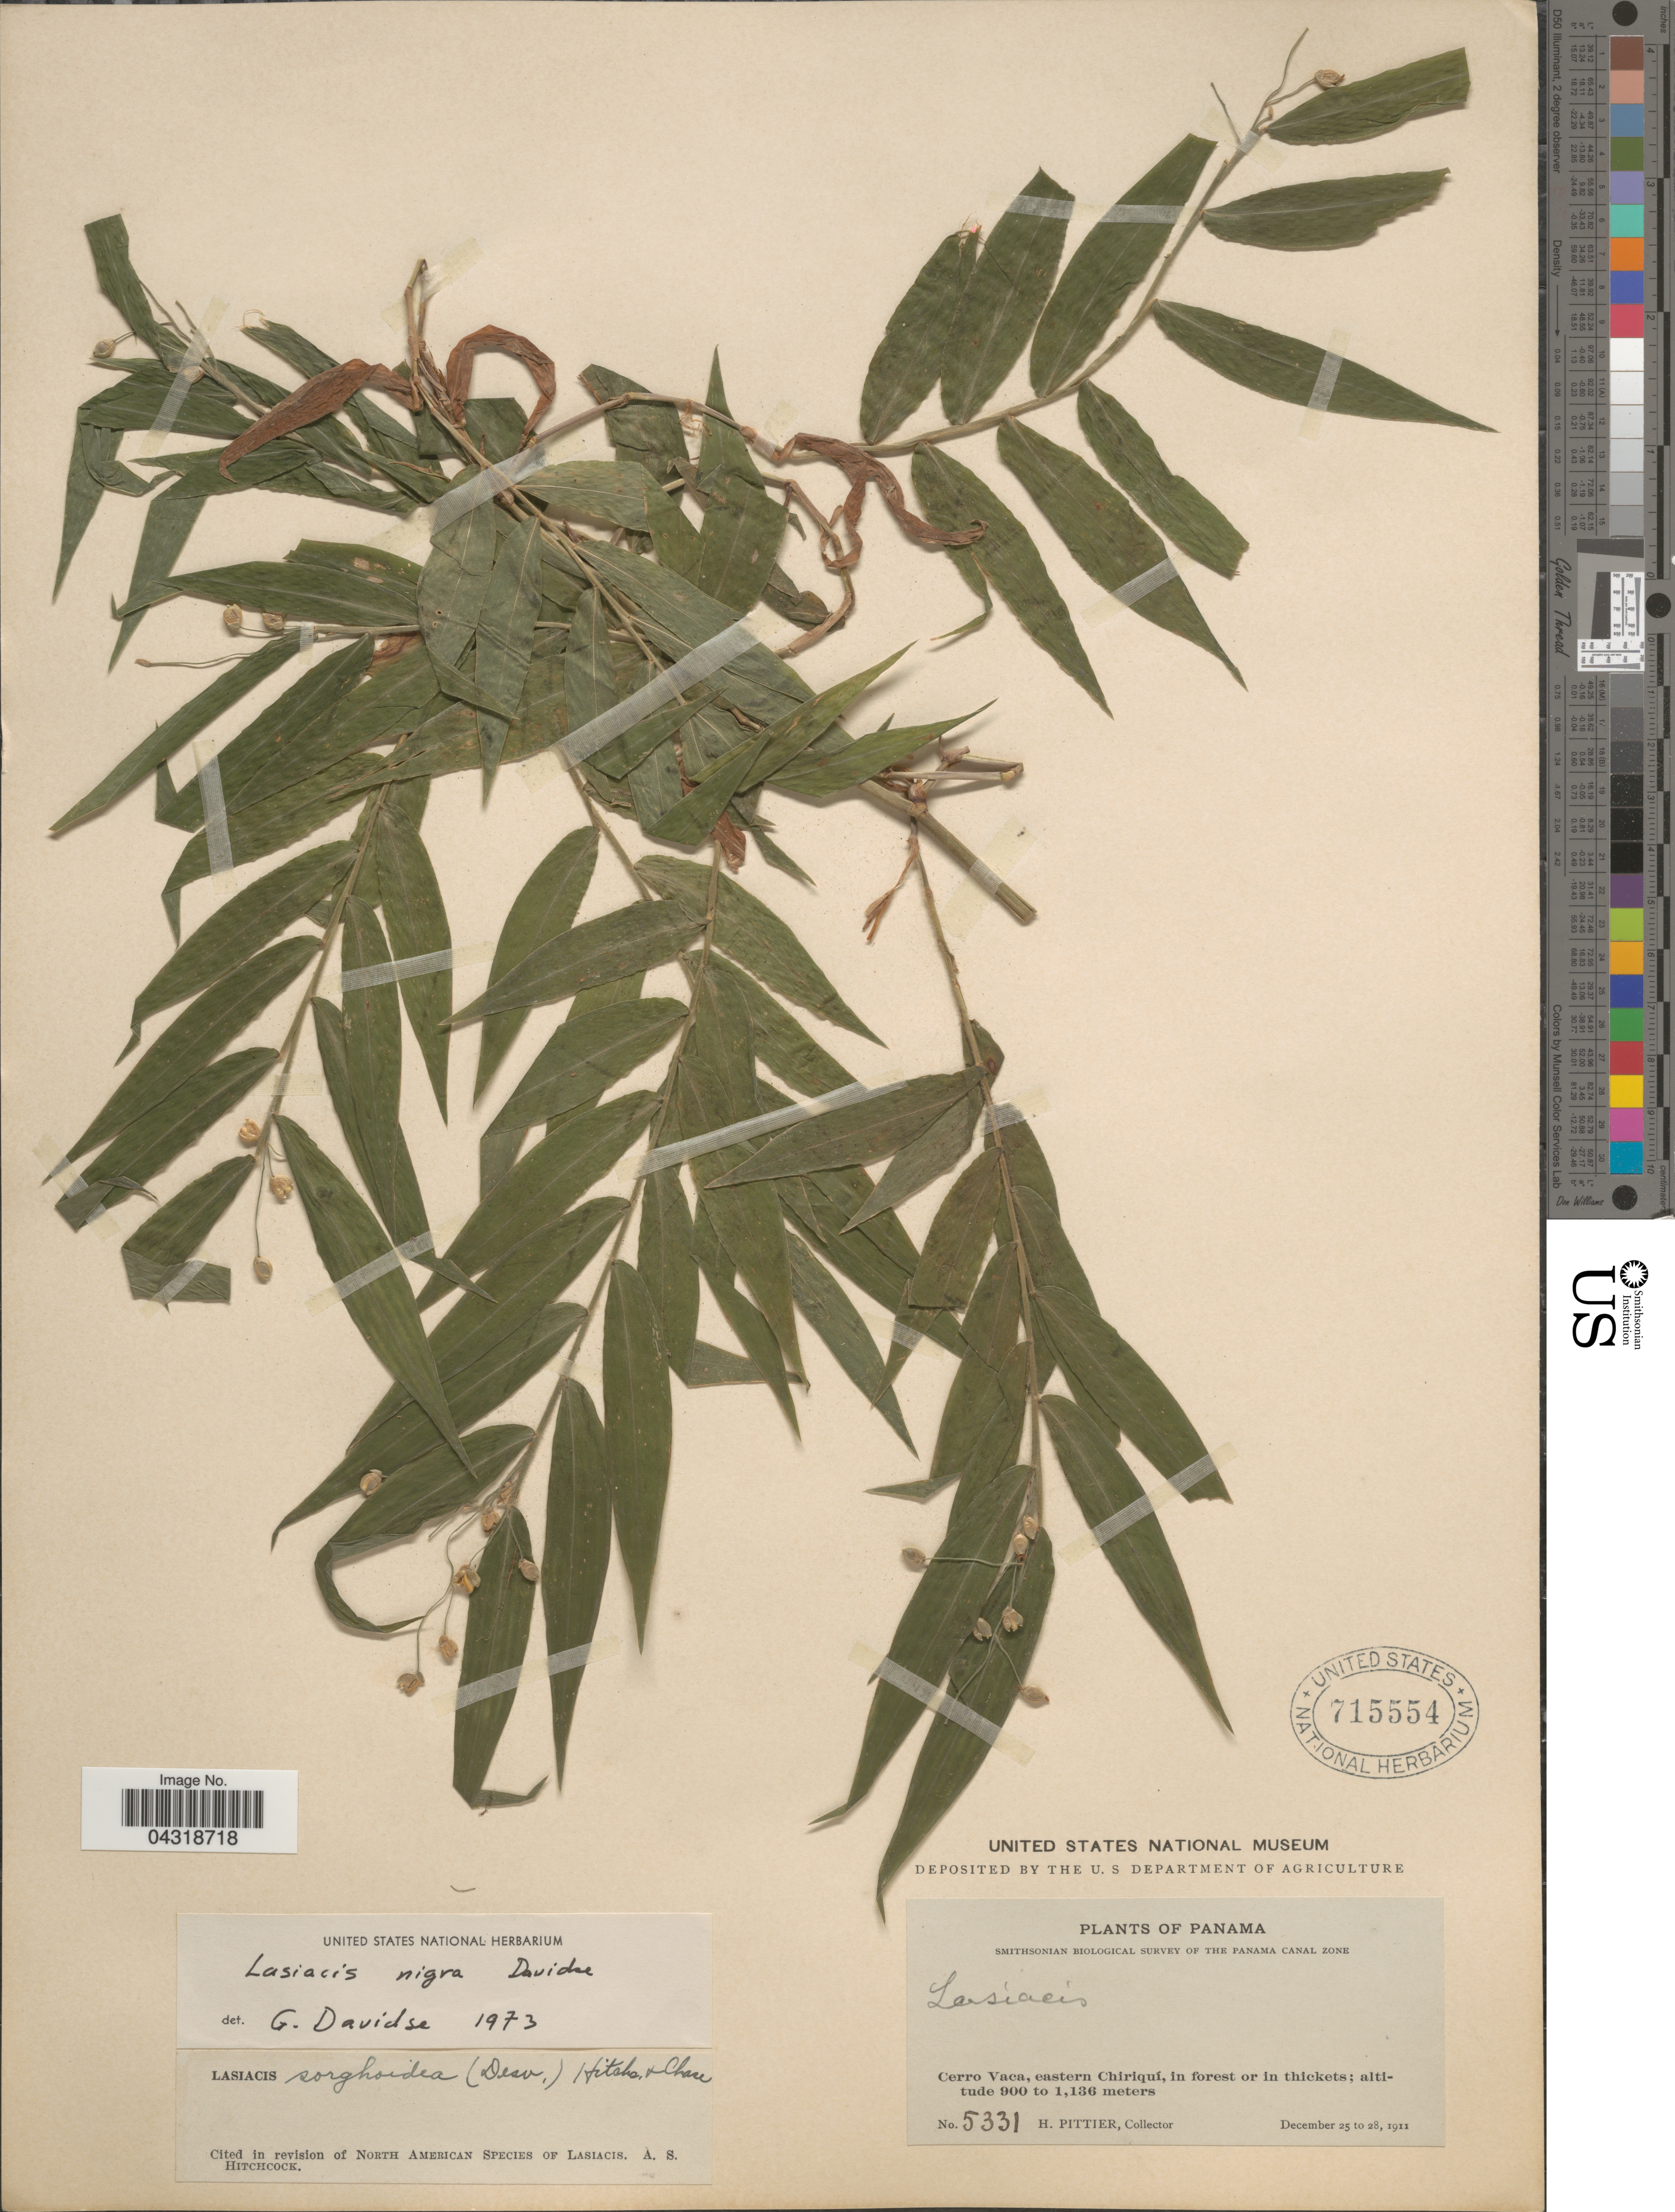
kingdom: Plantae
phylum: Tracheophyta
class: Liliopsida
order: Poales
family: Poaceae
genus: Lasiacis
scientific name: Lasiacis oaxacensis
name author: (Steud.) Hitchc.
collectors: H. F. Pittier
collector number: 5331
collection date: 1911-12-25/1911-12-28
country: Panama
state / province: Chiriqui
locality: Smithsonian Biological Survey of the Panama Canal Zone. Cerro Vaca, eastern Chiriquí.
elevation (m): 900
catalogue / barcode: US 715554